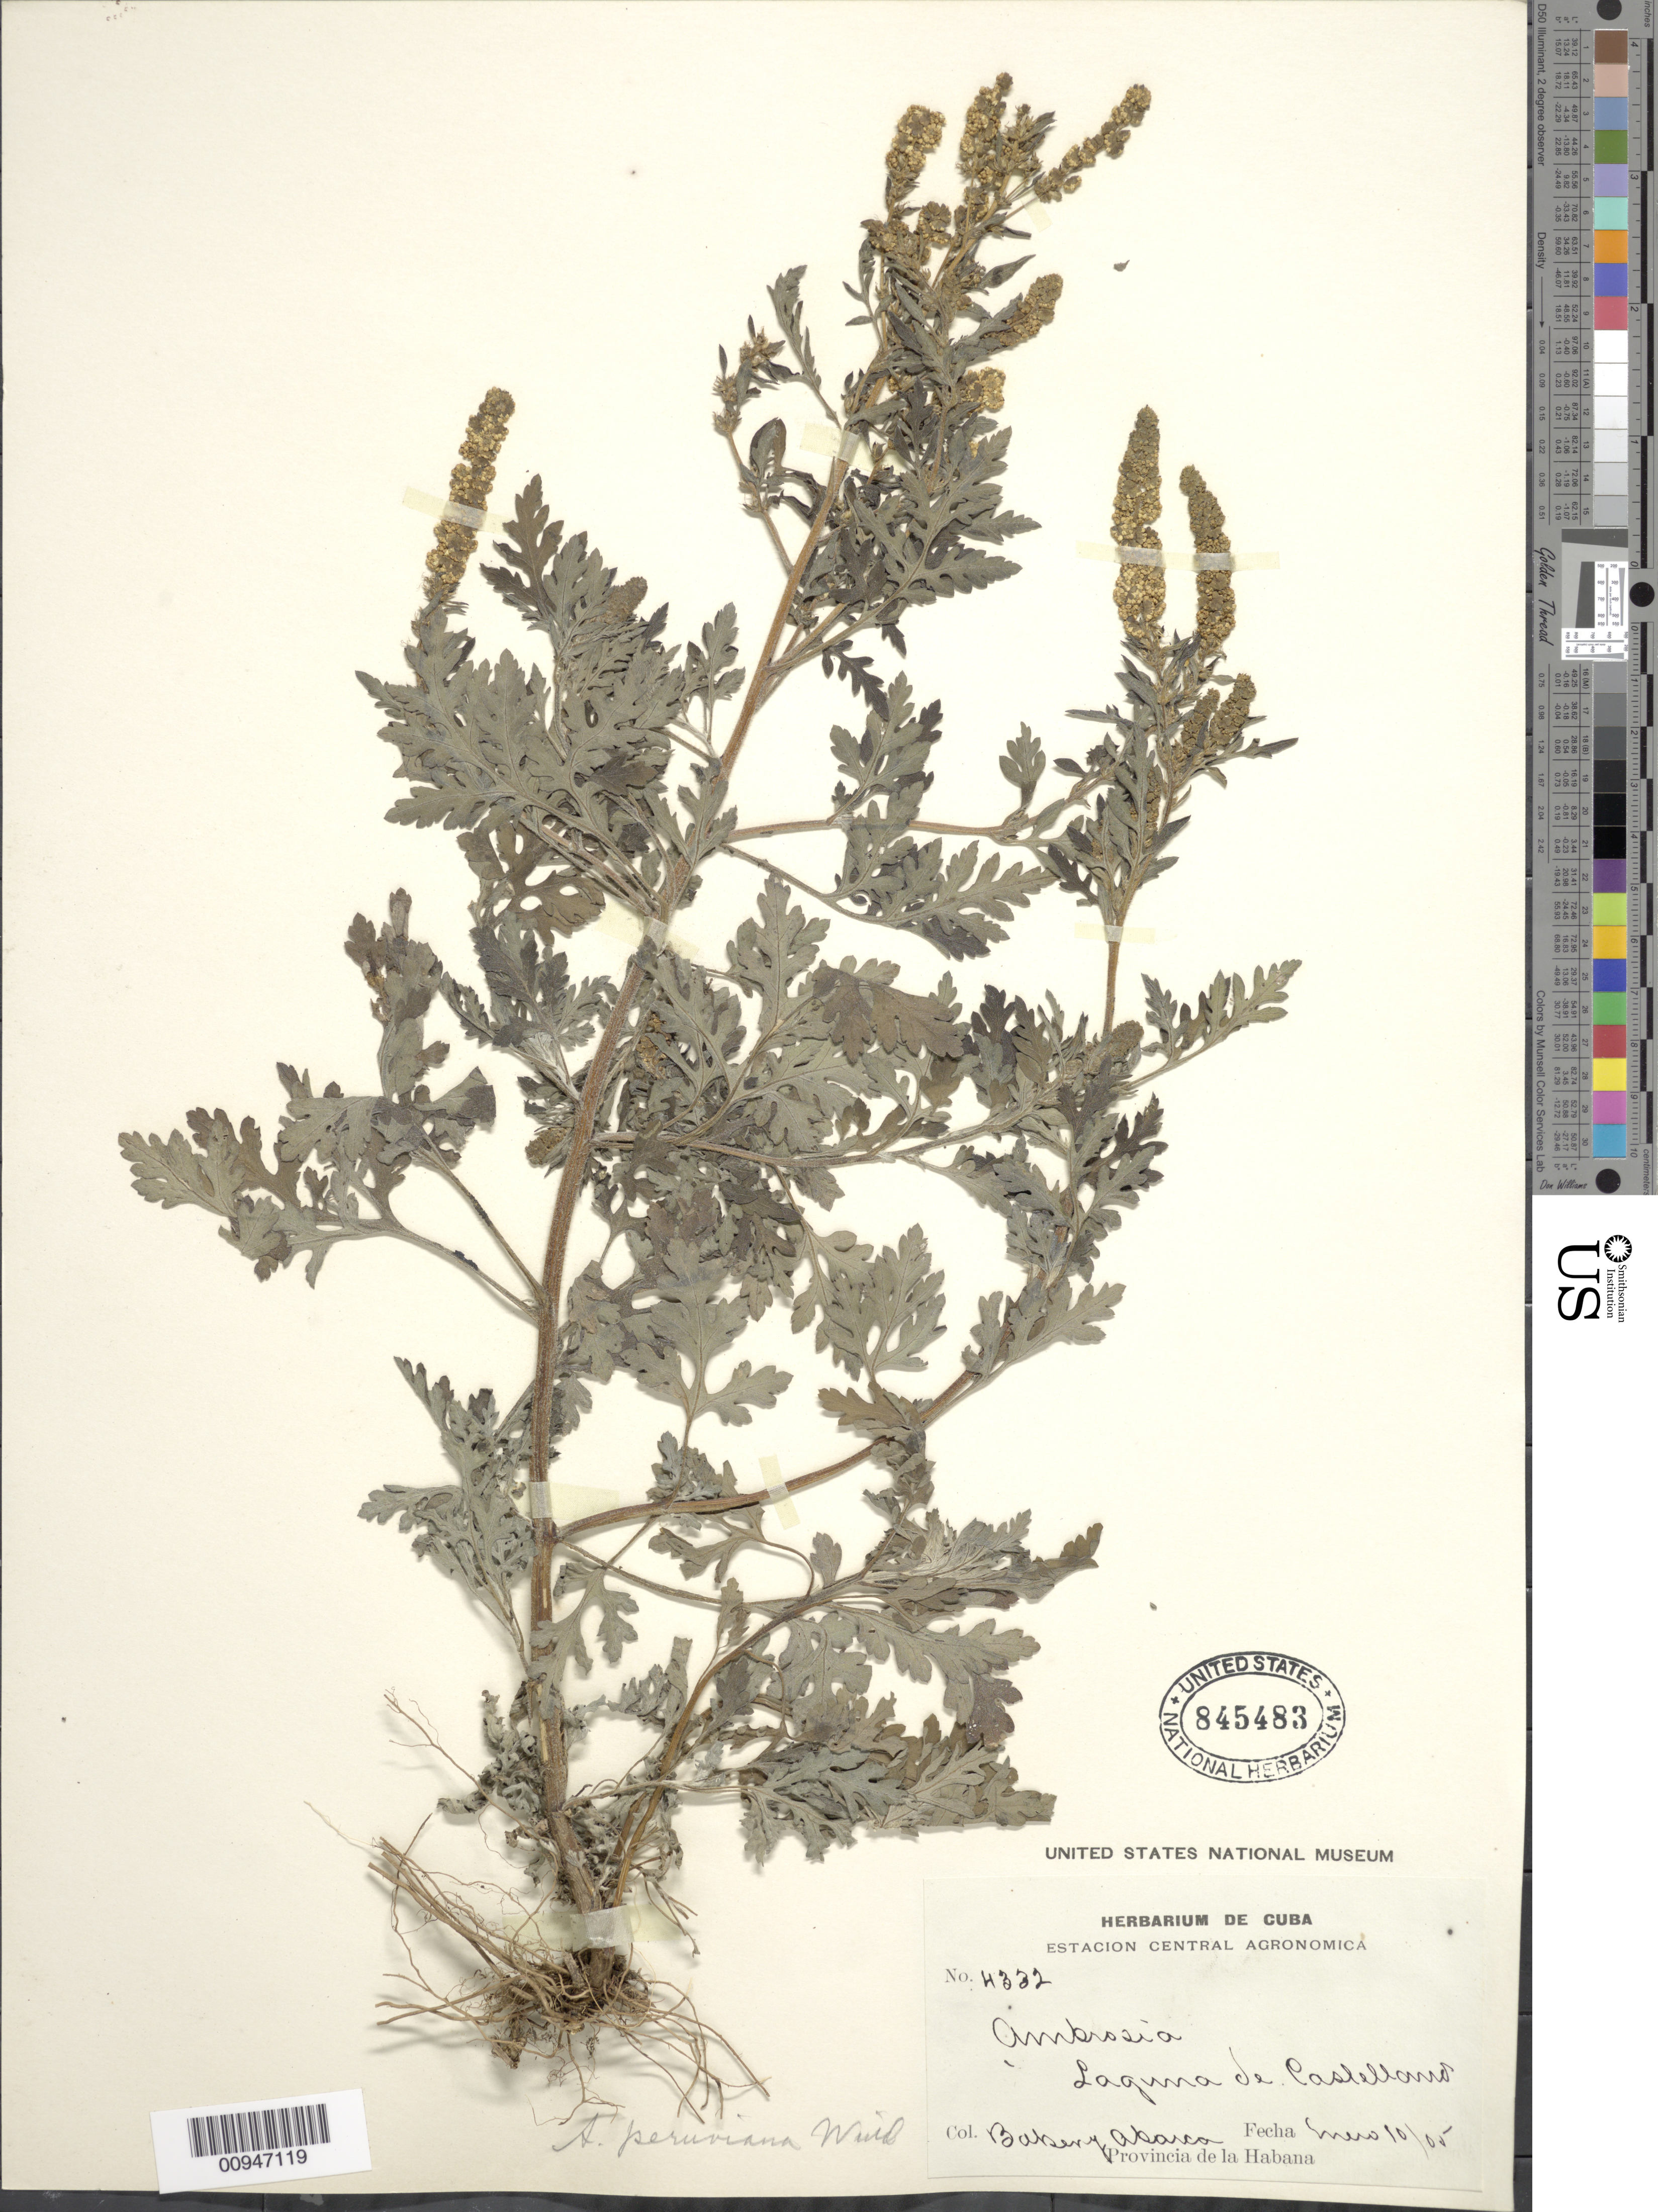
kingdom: Plantae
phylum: Tracheophyta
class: Magnoliopsida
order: Asterales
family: Asteraceae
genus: Ambrosia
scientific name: Ambrosia peruviana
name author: Willd.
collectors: C. F. Baker & -- Abarca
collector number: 4332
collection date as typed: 10 Jan 1905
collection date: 1905-01-10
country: Cuba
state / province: La Habana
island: Cuba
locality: Laguna de Castellano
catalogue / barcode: US 845483